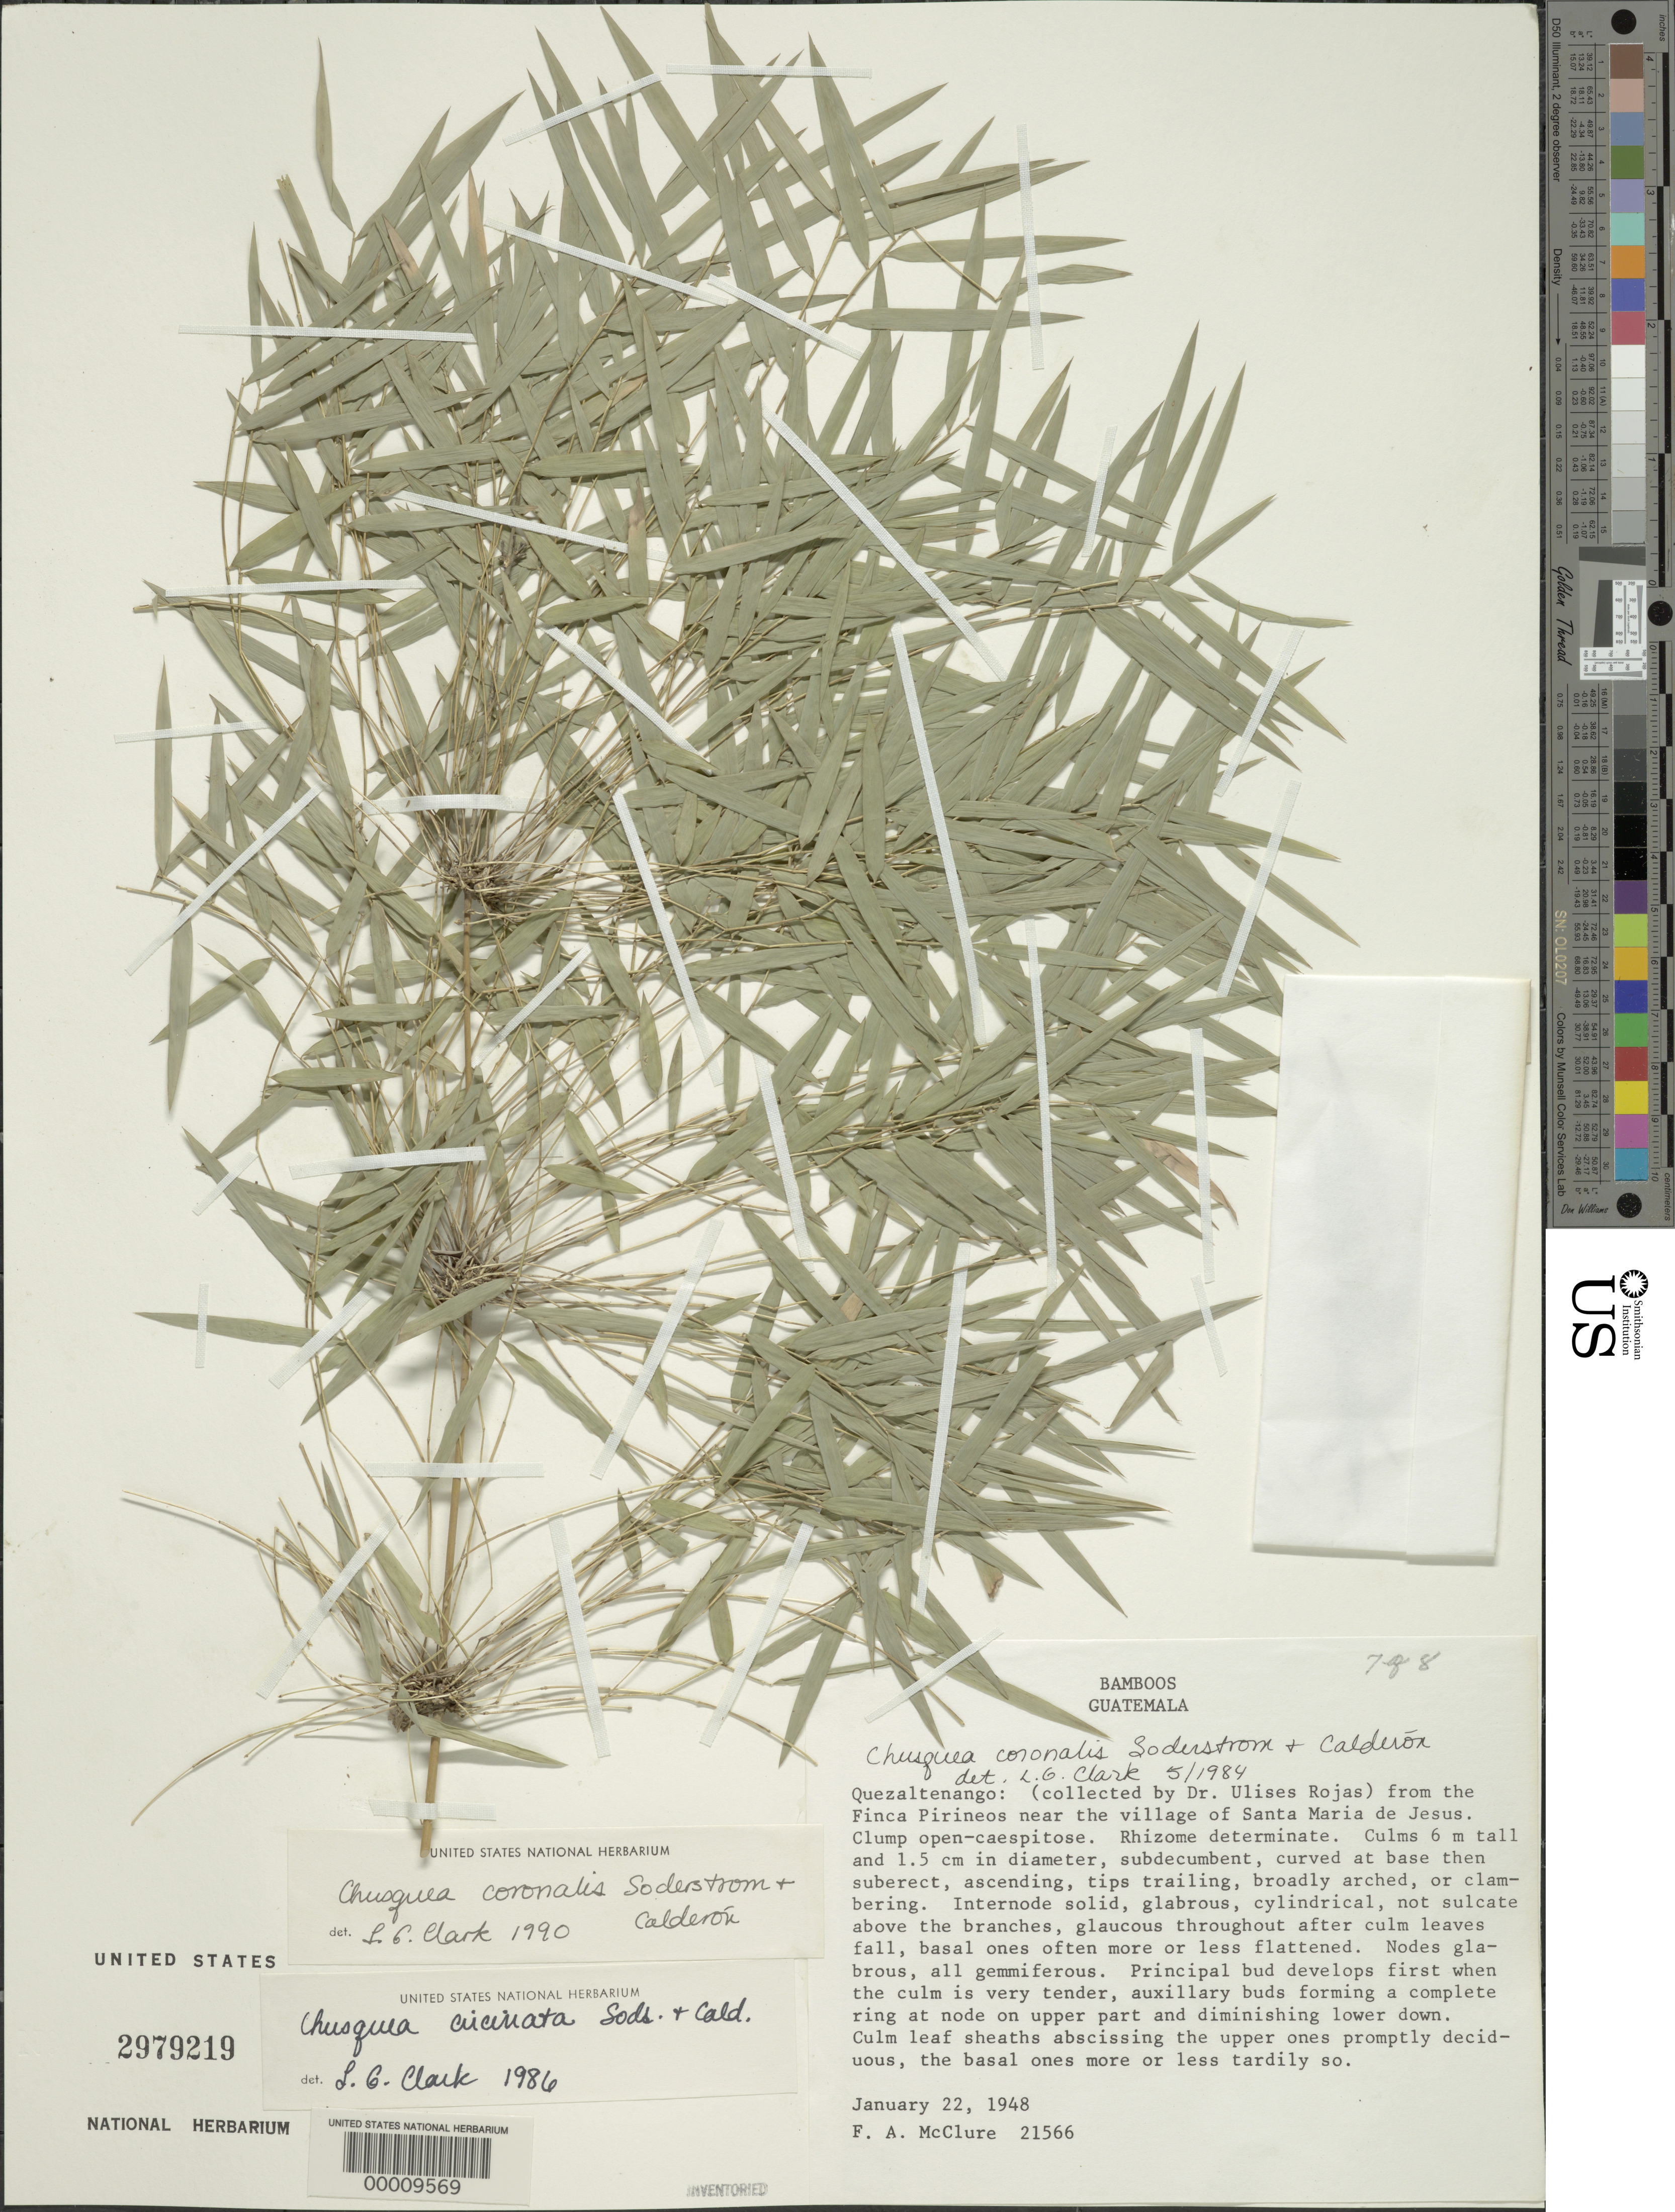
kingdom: Plantae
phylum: Tracheophyta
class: Liliopsida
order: Poales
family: Poaceae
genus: Chusquea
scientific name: Chusquea coronalis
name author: Soderstr. & C. E. Calderón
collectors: U. Rojas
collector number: Mcclure 21566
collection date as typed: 22 Jan 1948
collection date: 1948-01-22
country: Guatemala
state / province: Quetzaltenango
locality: Finca Pirineos near the village of Santa Maria de Jesus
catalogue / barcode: US 2979219